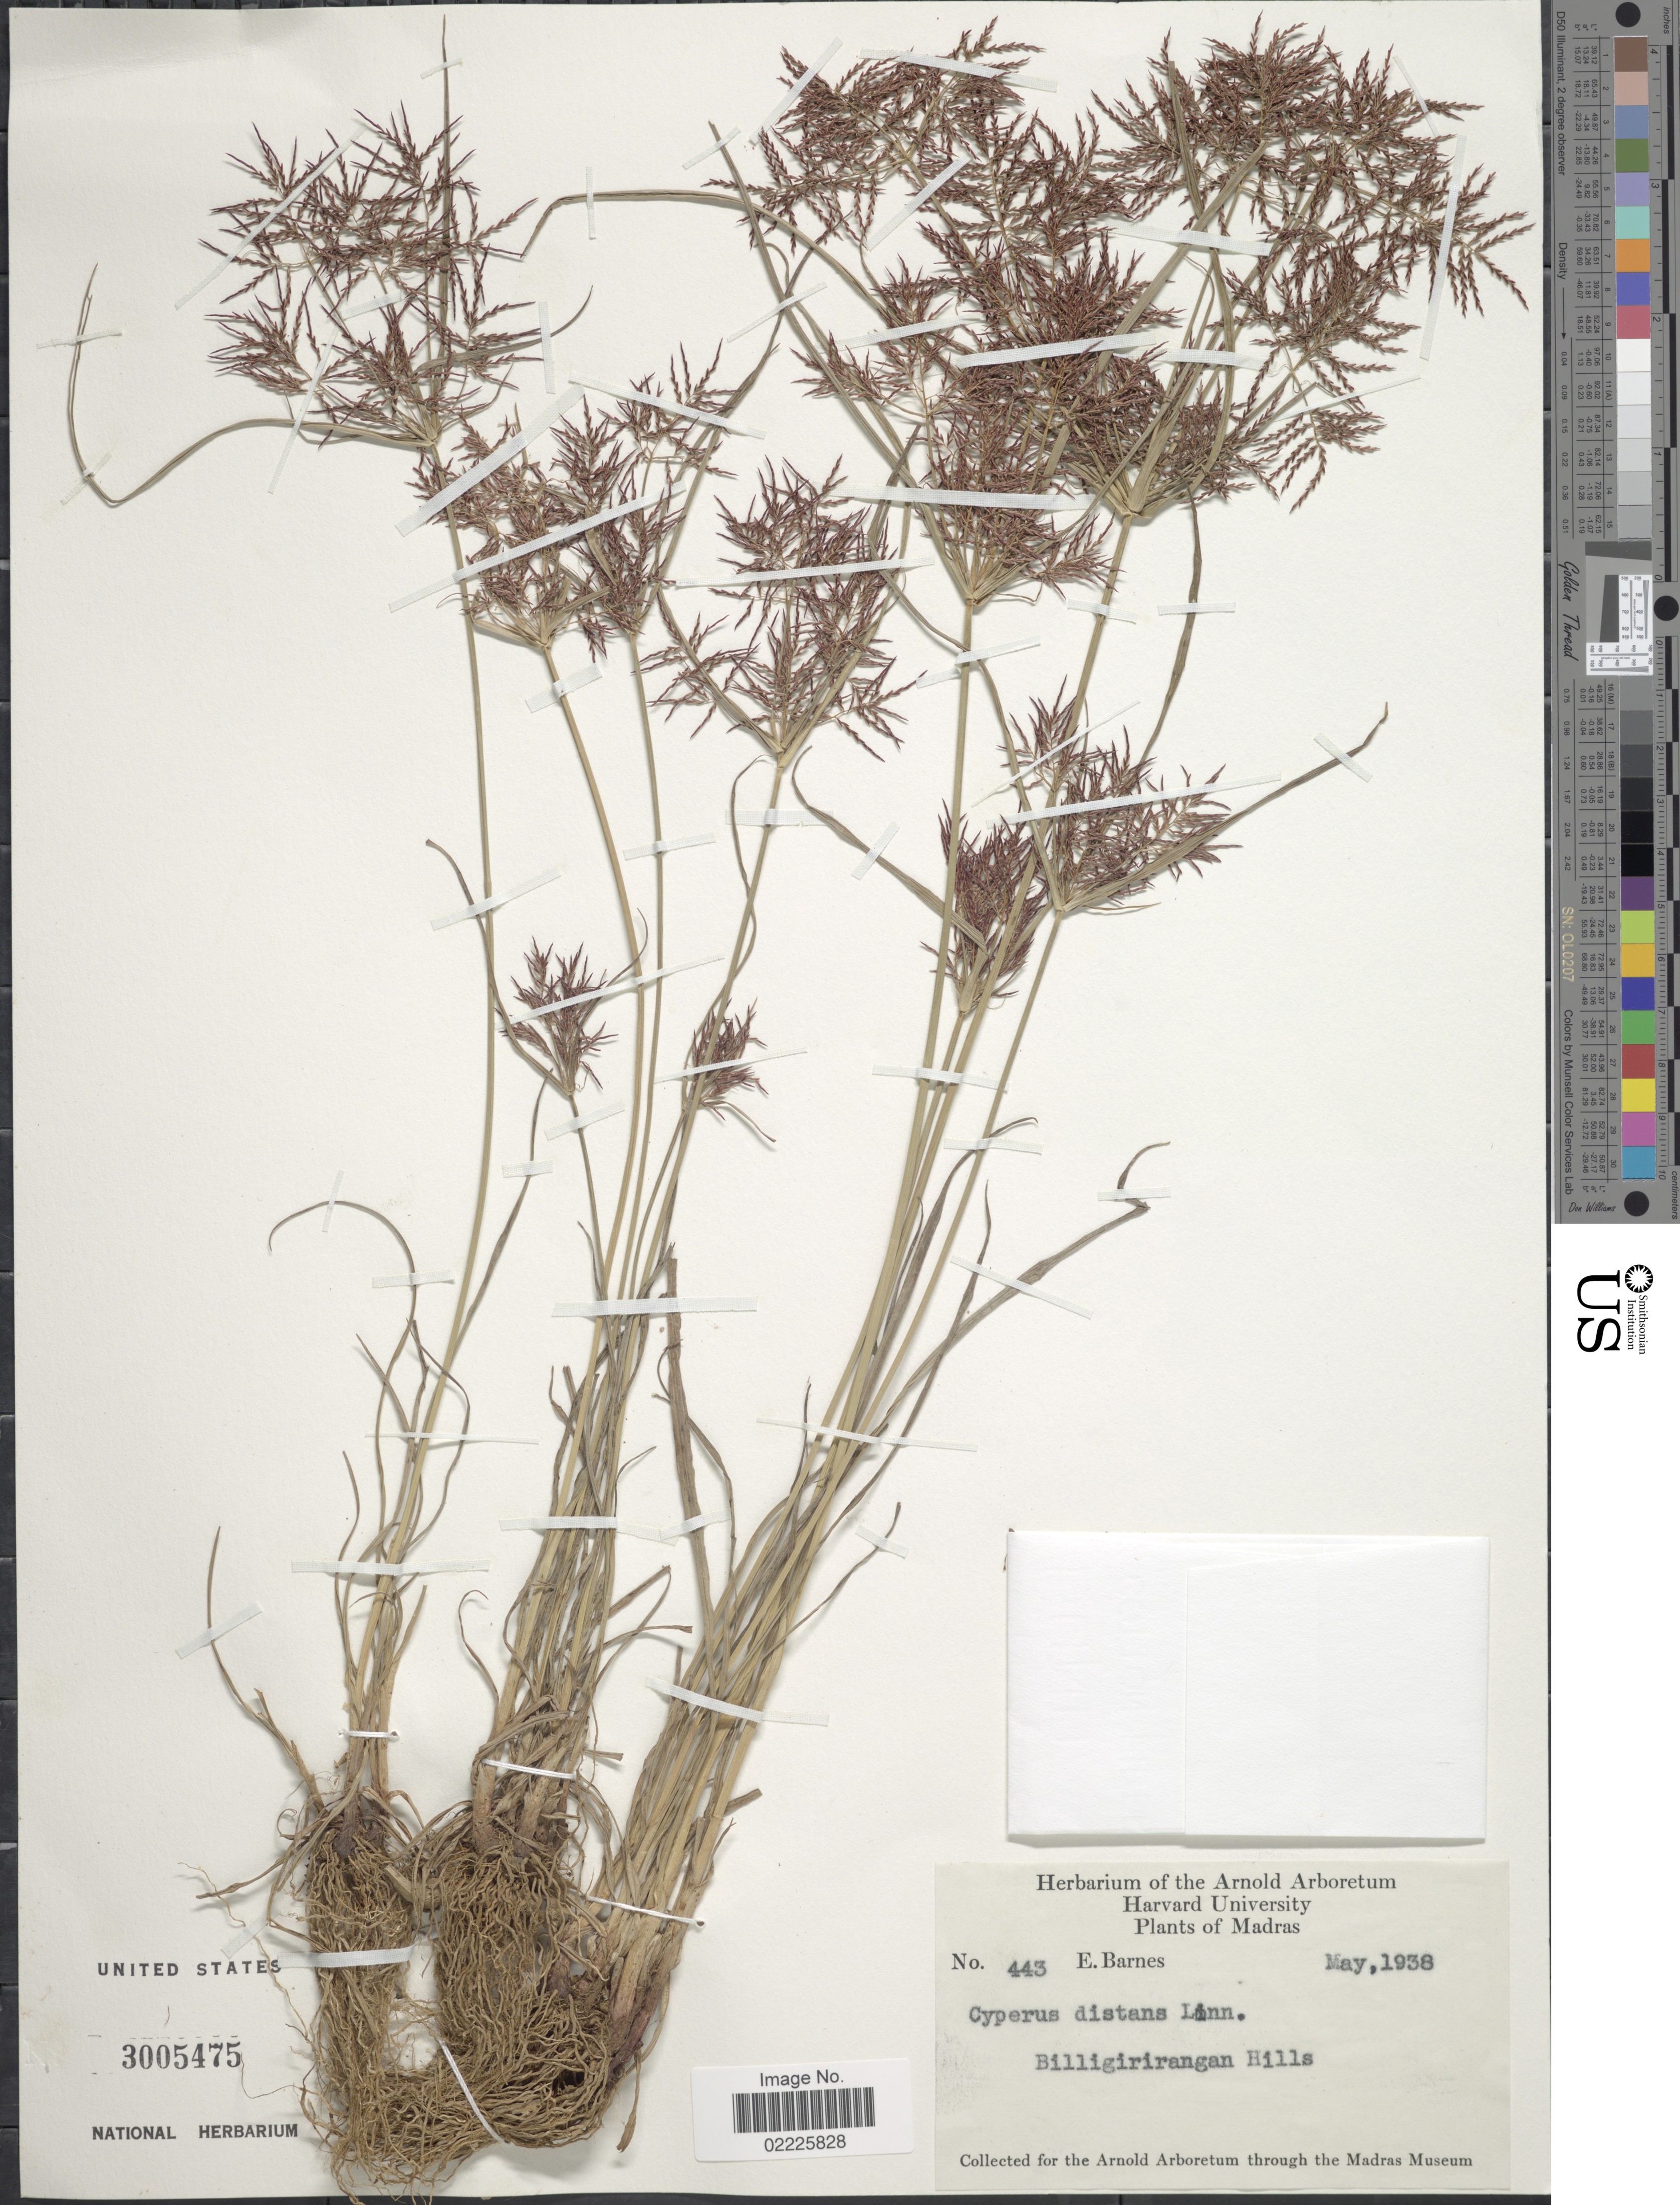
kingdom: Plantae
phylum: Tracheophyta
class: Liliopsida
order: Poales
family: Cyperaceae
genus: Cyperus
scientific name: Cyperus distans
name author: L. f.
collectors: E. Barnes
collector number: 443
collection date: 1938-05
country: India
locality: Madras, Billigirirangan Hills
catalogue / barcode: US 3005475